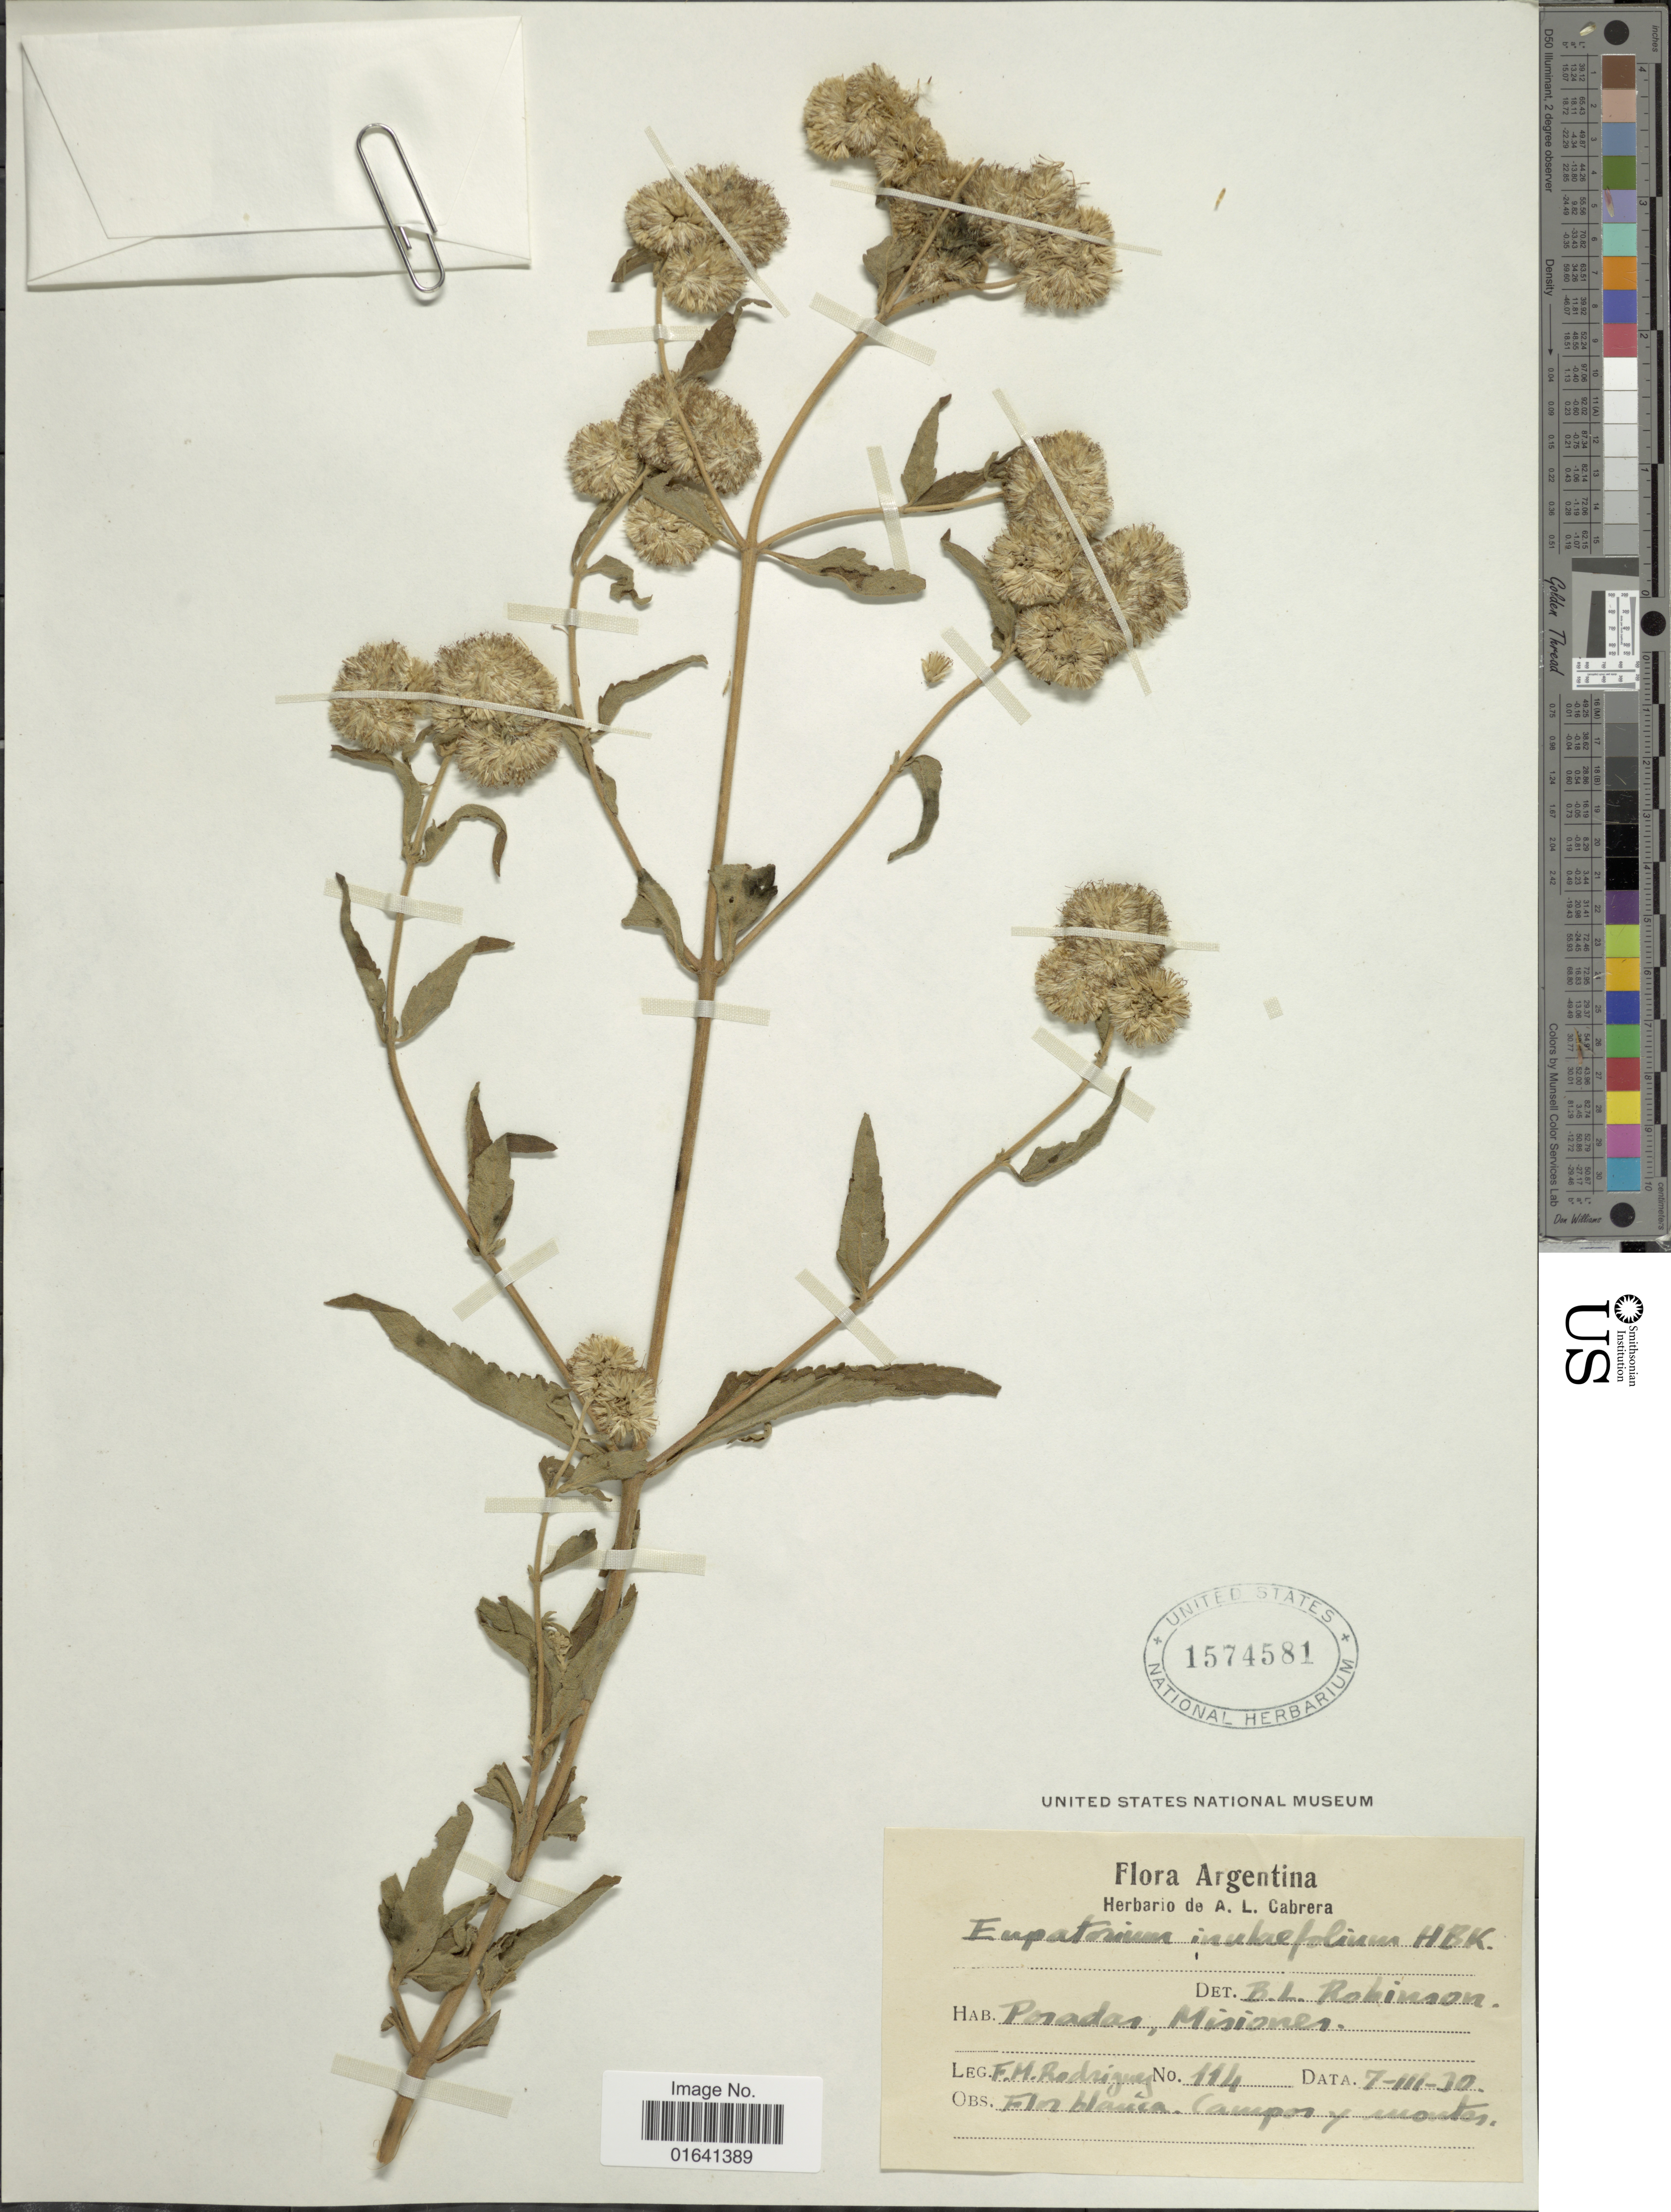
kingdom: Plantae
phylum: Tracheophyta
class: Magnoliopsida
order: Asterales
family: Asteraceae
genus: Austroeupatorium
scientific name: Austroeupatorium inulaefolium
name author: (Kunth) R.M. King & H. Rob.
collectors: F. M. Rodriguez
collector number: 114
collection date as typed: Transcribed d/m/y: 7/3/30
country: Argentina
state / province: Misiones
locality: Poiadai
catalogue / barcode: US 1574581